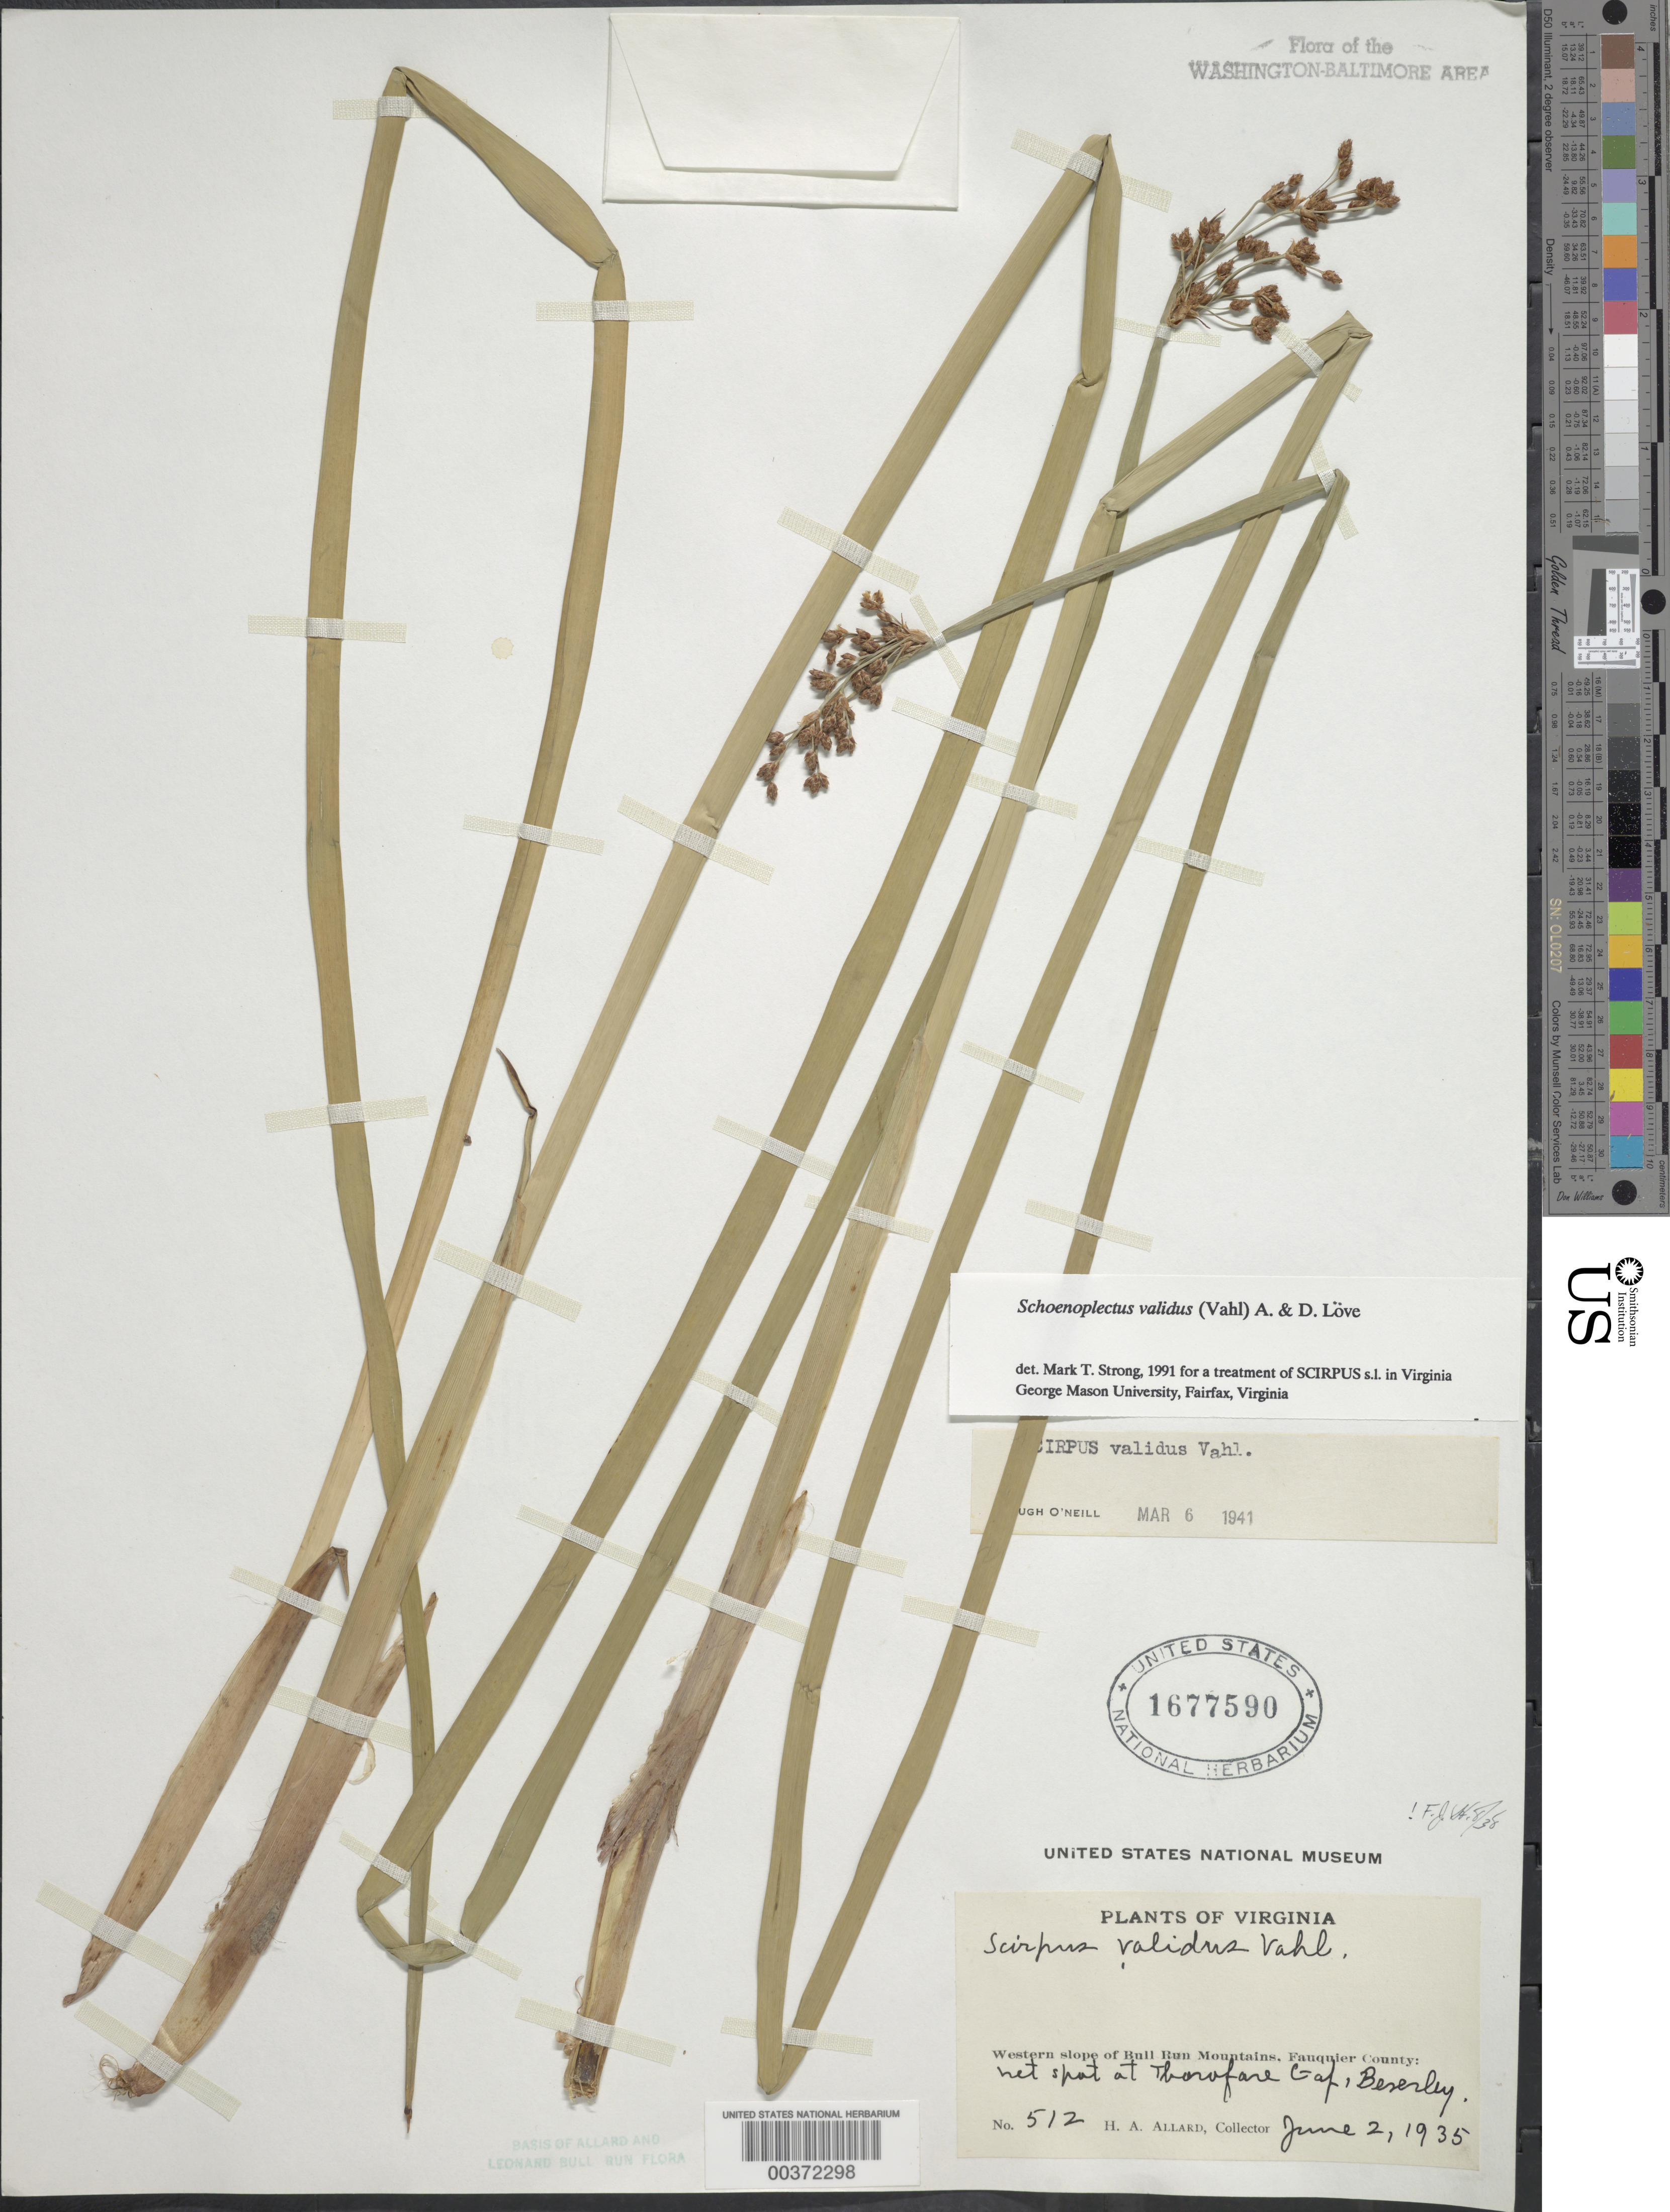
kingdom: Plantae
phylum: Tracheophyta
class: Liliopsida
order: Poales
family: Cyperaceae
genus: Schoenoplectus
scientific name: Schoenoplectus validus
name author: (Vahl) Á. Löve & D. Löve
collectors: H. A. Allard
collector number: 512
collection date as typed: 02 Jun 1935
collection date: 1935-06-02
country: United States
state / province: Virginia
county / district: Fauquier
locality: Thorofare Gap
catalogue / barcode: US 1677590